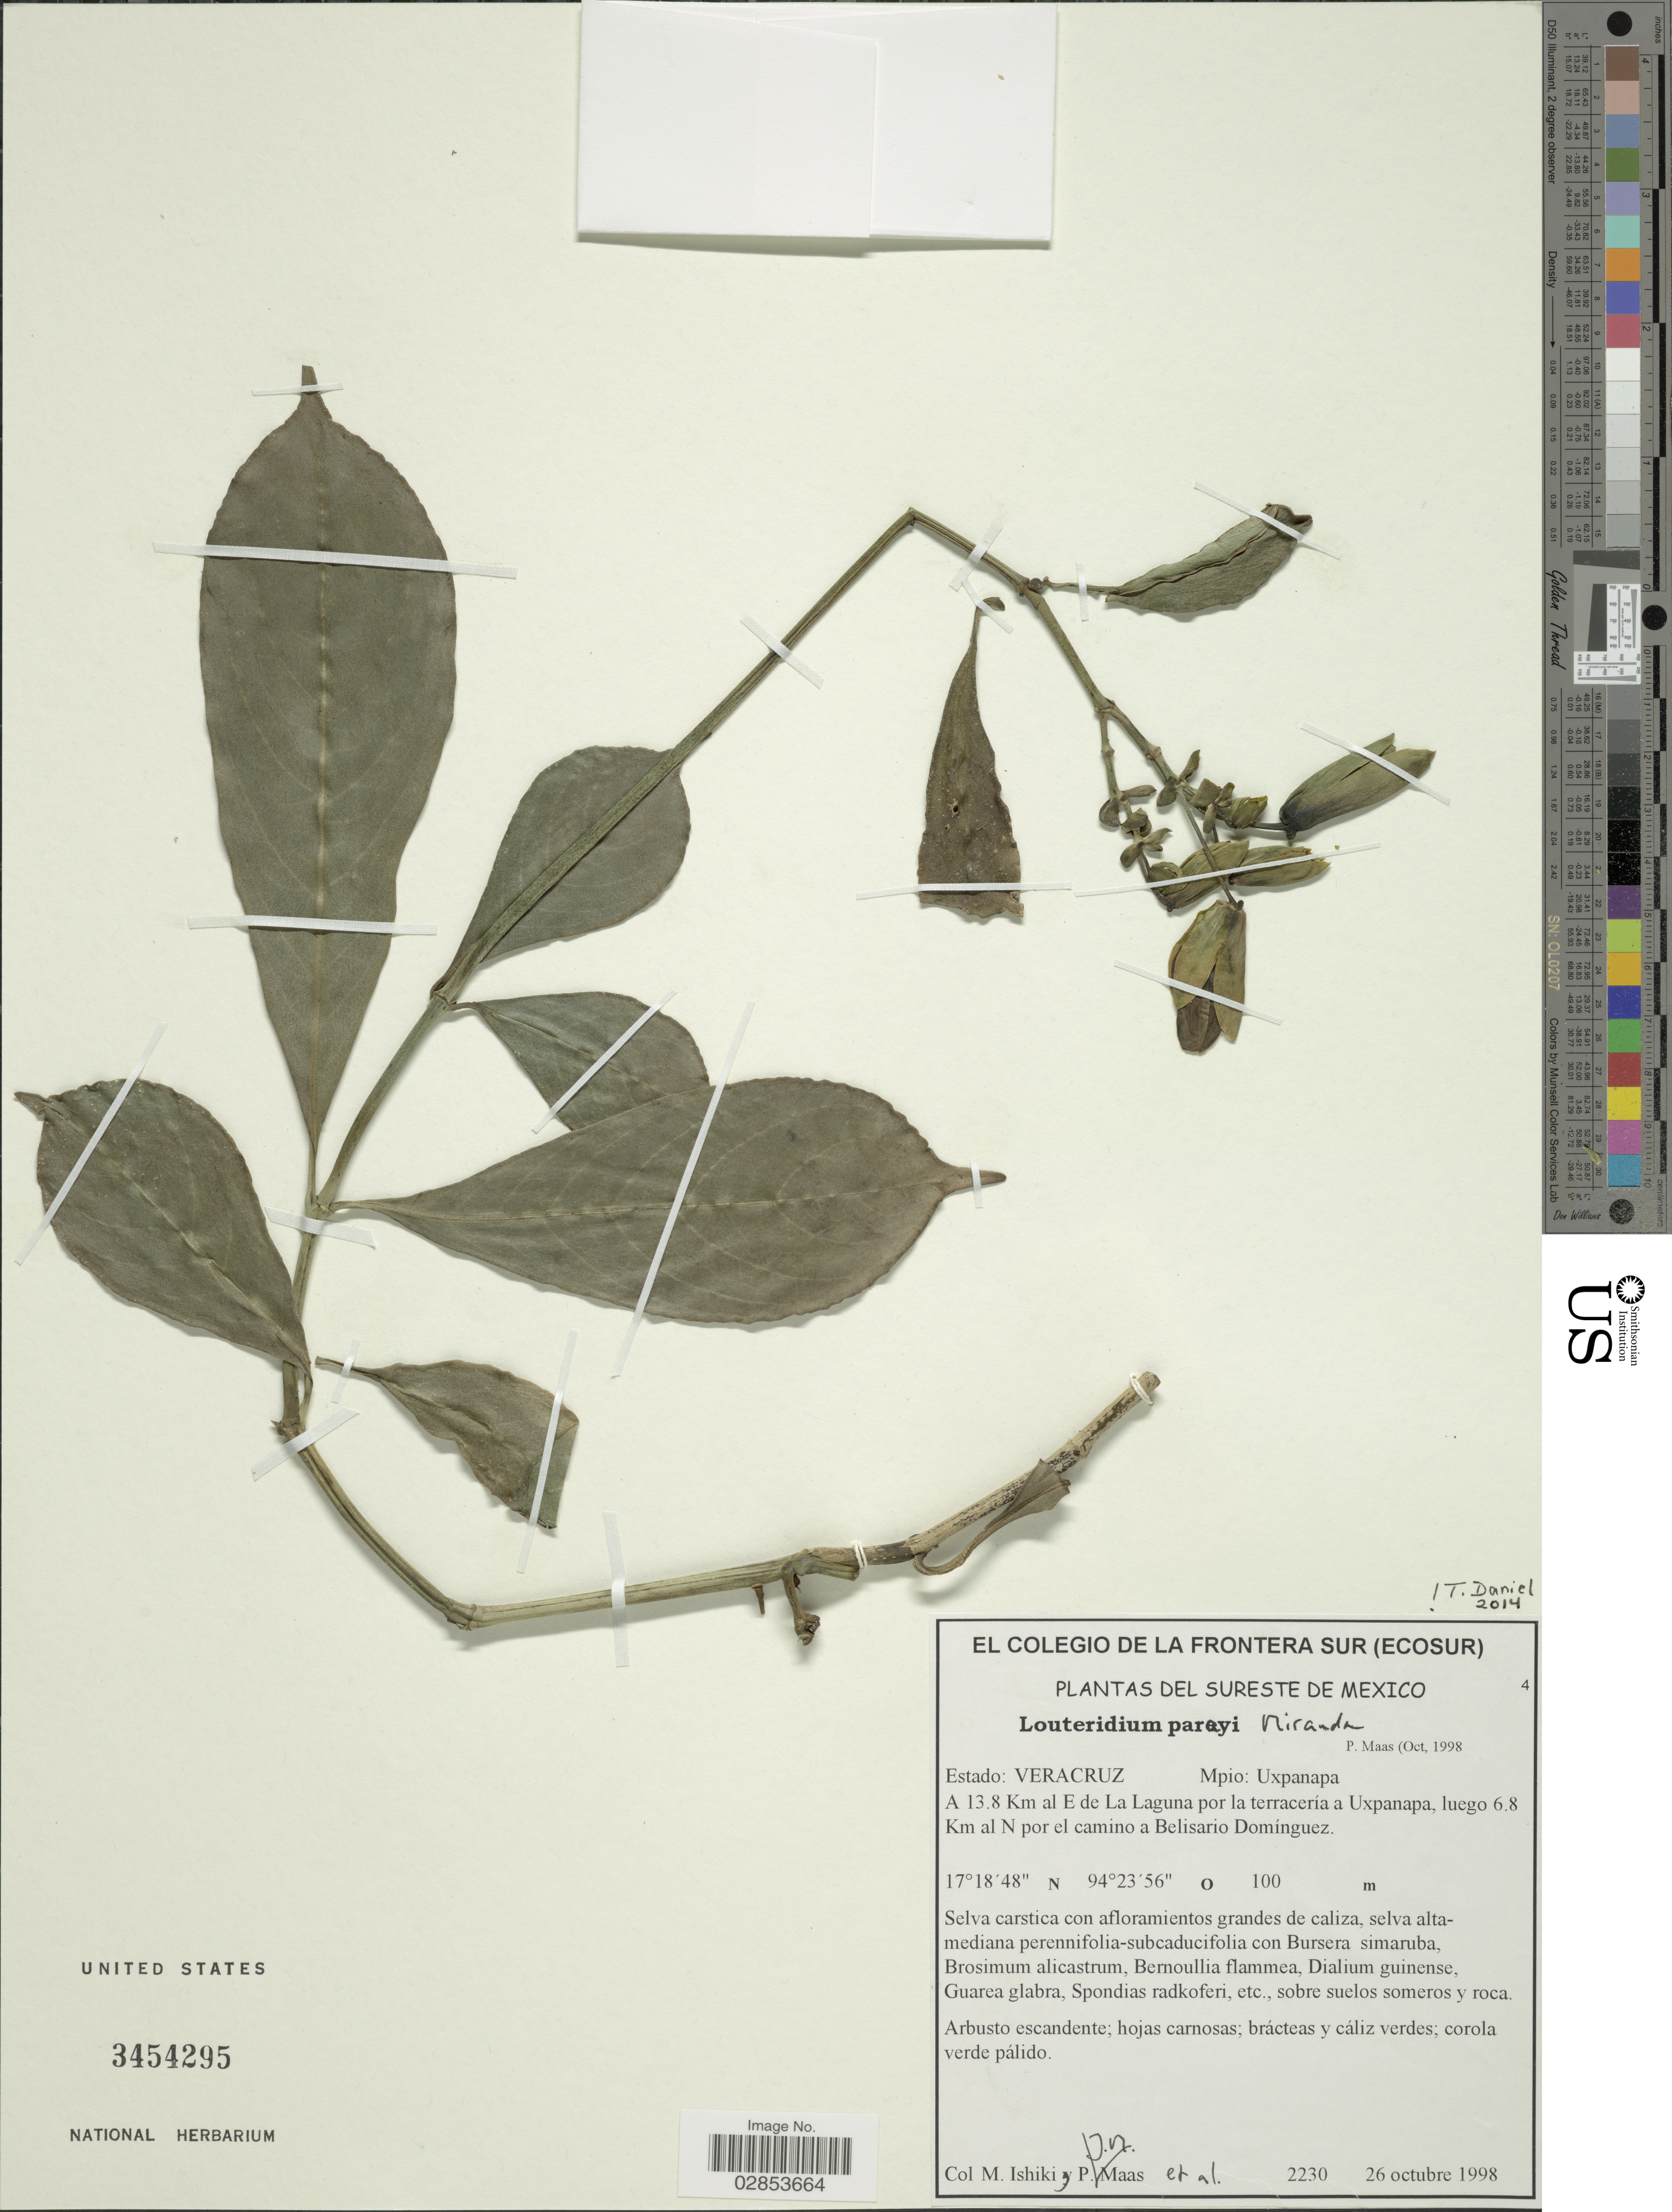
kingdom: Plantae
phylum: Tracheophyta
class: Magnoliopsida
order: Lamiales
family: Acanthaceae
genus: Louteridium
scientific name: Louteridium parayi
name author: Miranda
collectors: M. Ishiki & et al.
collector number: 2230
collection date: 1998-10-26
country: Mexico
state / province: Veracruz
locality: Sureste de Mexico. Estado: Veracruz. Mpio: Uxpanapa. A 13.8 Km al E de La Laguna por la terracería a Uxpanapa, luego 6.8 Km al N por el camino a Belisario Domínguez.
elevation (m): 100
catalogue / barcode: US 3454295